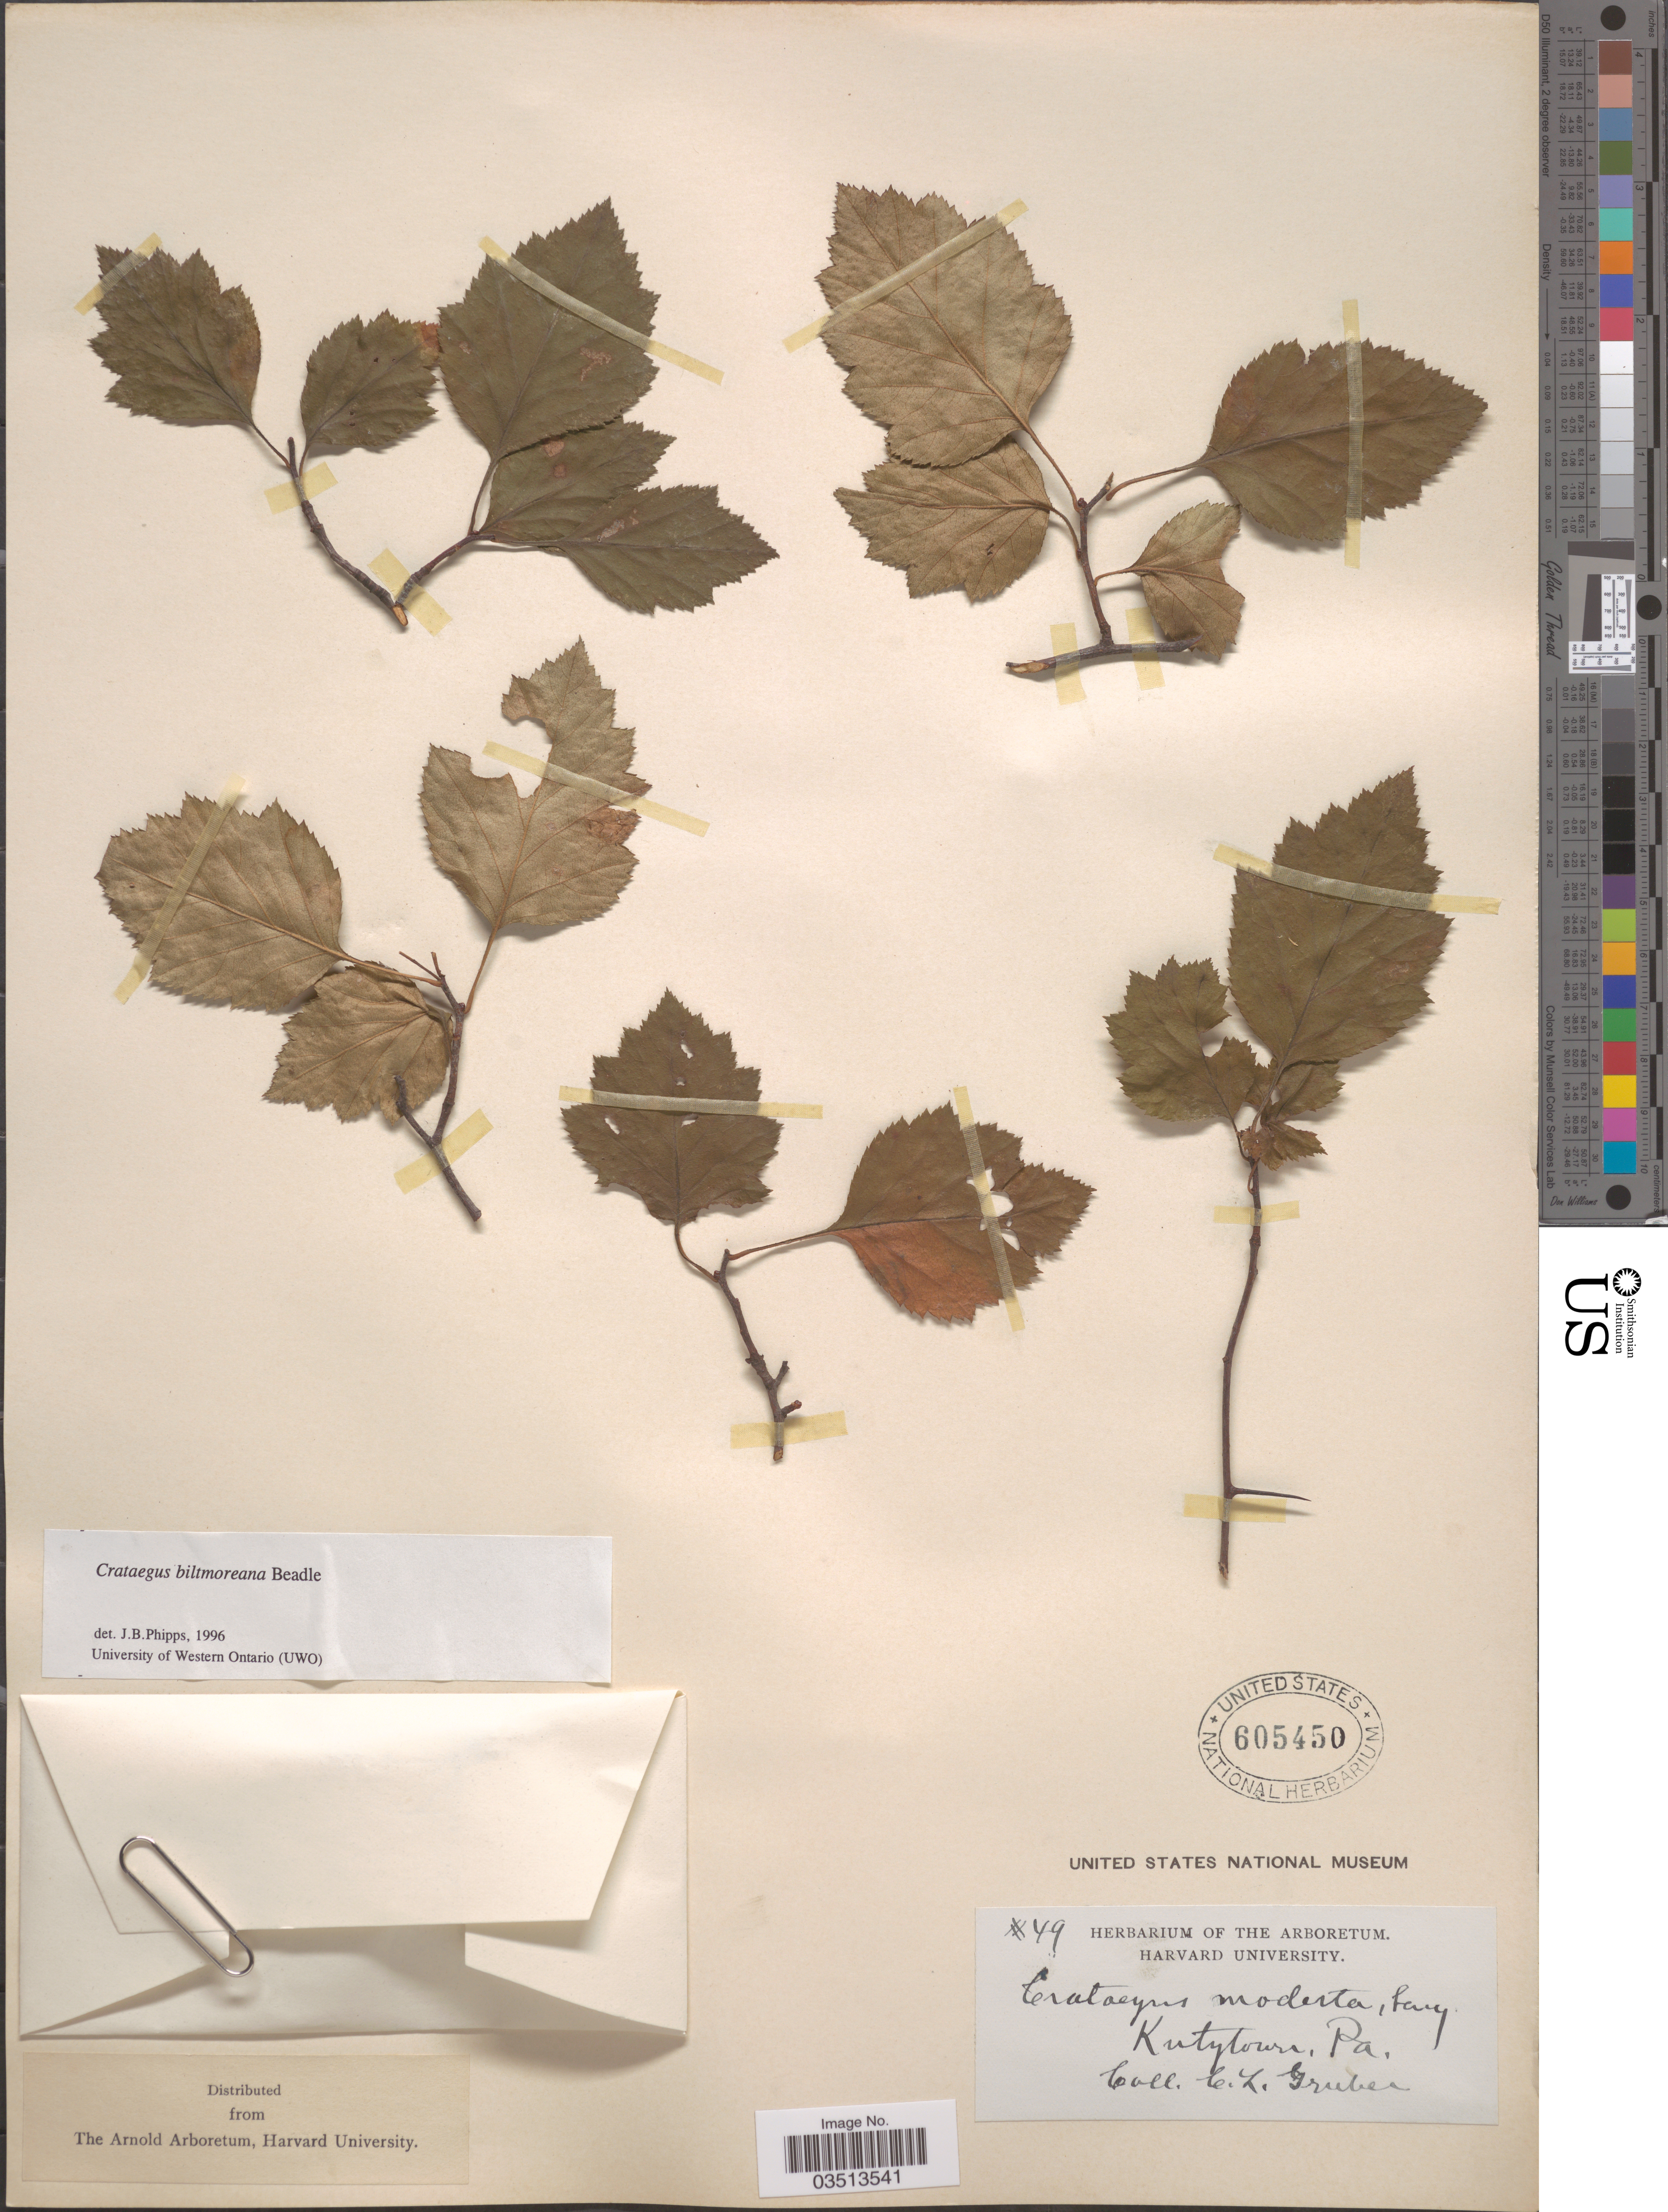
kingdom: Plantae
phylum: Tracheophyta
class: Magnoliopsida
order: Rosales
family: Rosaceae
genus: Crataegus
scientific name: Crataegus biltmoreana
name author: Beadle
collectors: C. Gruber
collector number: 49*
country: United States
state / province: Pennsylvania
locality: Kutztown.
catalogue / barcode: US 605450